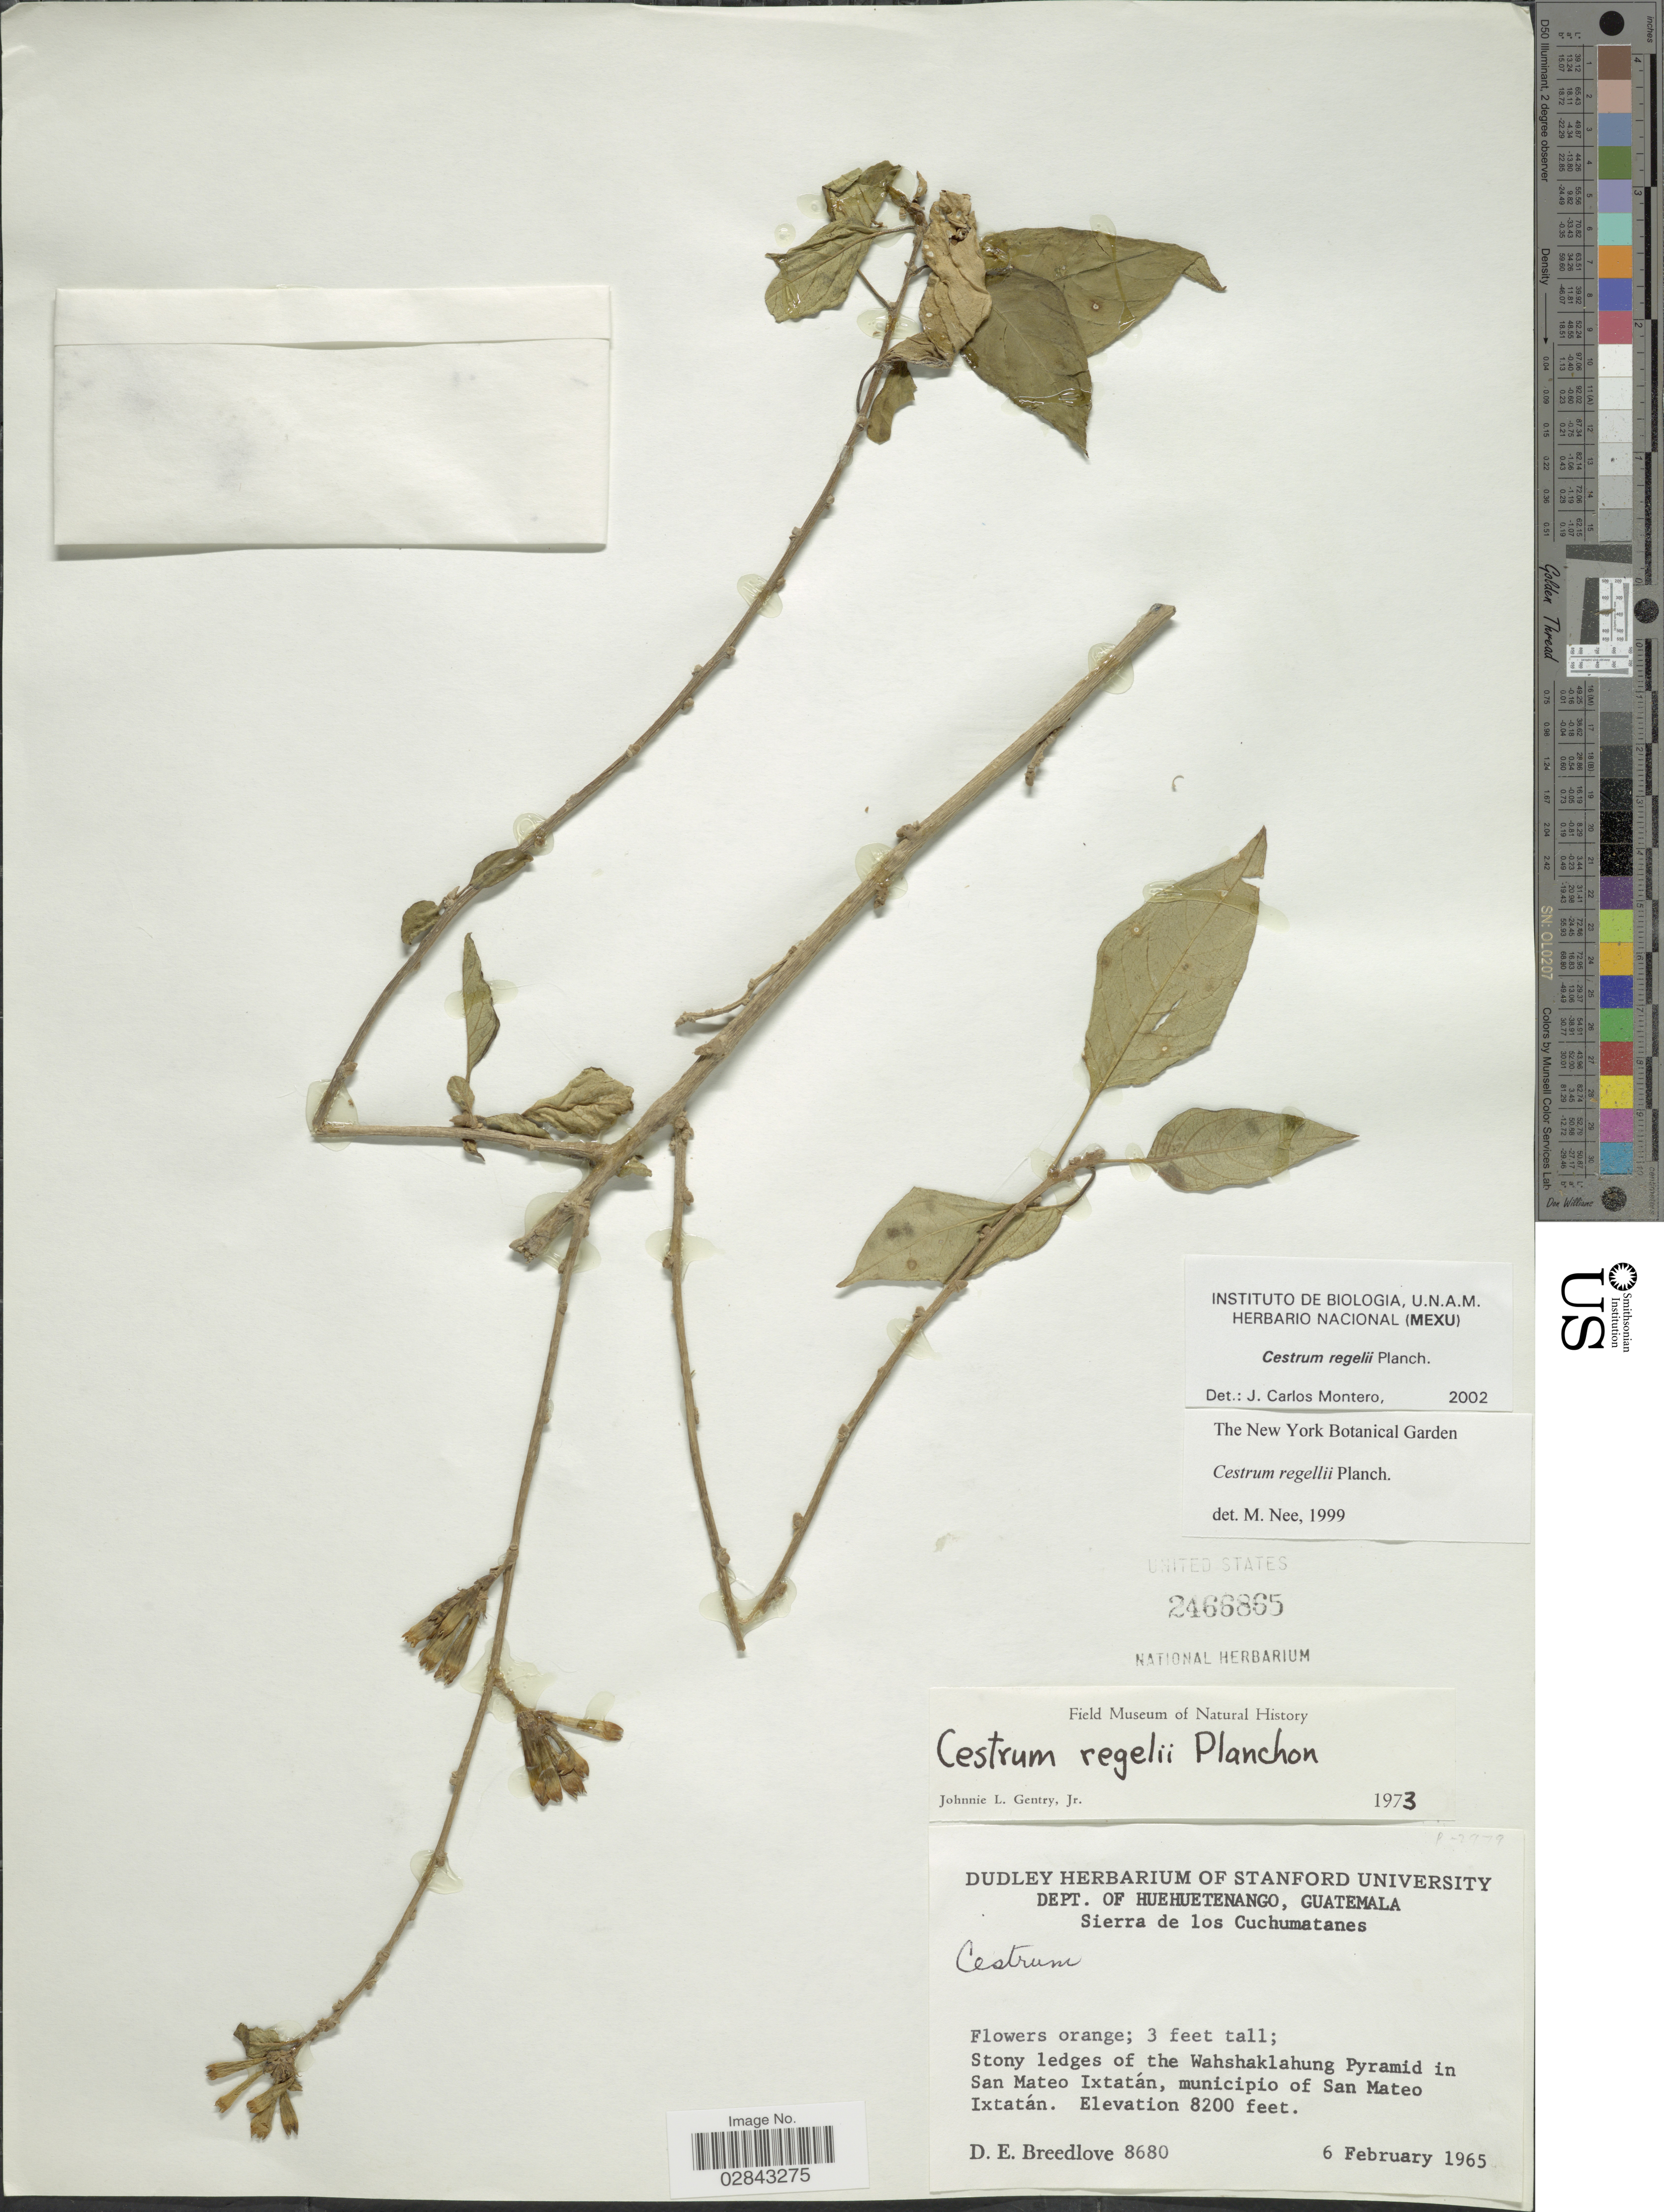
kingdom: Plantae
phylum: Tracheophyta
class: Magnoliopsida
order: Solanales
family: Solanaceae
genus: Cestrum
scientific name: Cestrum aurantiacum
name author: Lindley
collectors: D. E. Breedlove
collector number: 8680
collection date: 1965-02-06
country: Guatemala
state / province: Huehuetenango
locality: Dept. of Huehuetenango. Sierra de los Cuchumatanes. Stony ledges of the Wahshaklahung Pyramid in San Mateo Ixtatán, municipio of San Mateo Ixtatán.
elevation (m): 2499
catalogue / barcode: US 2466865